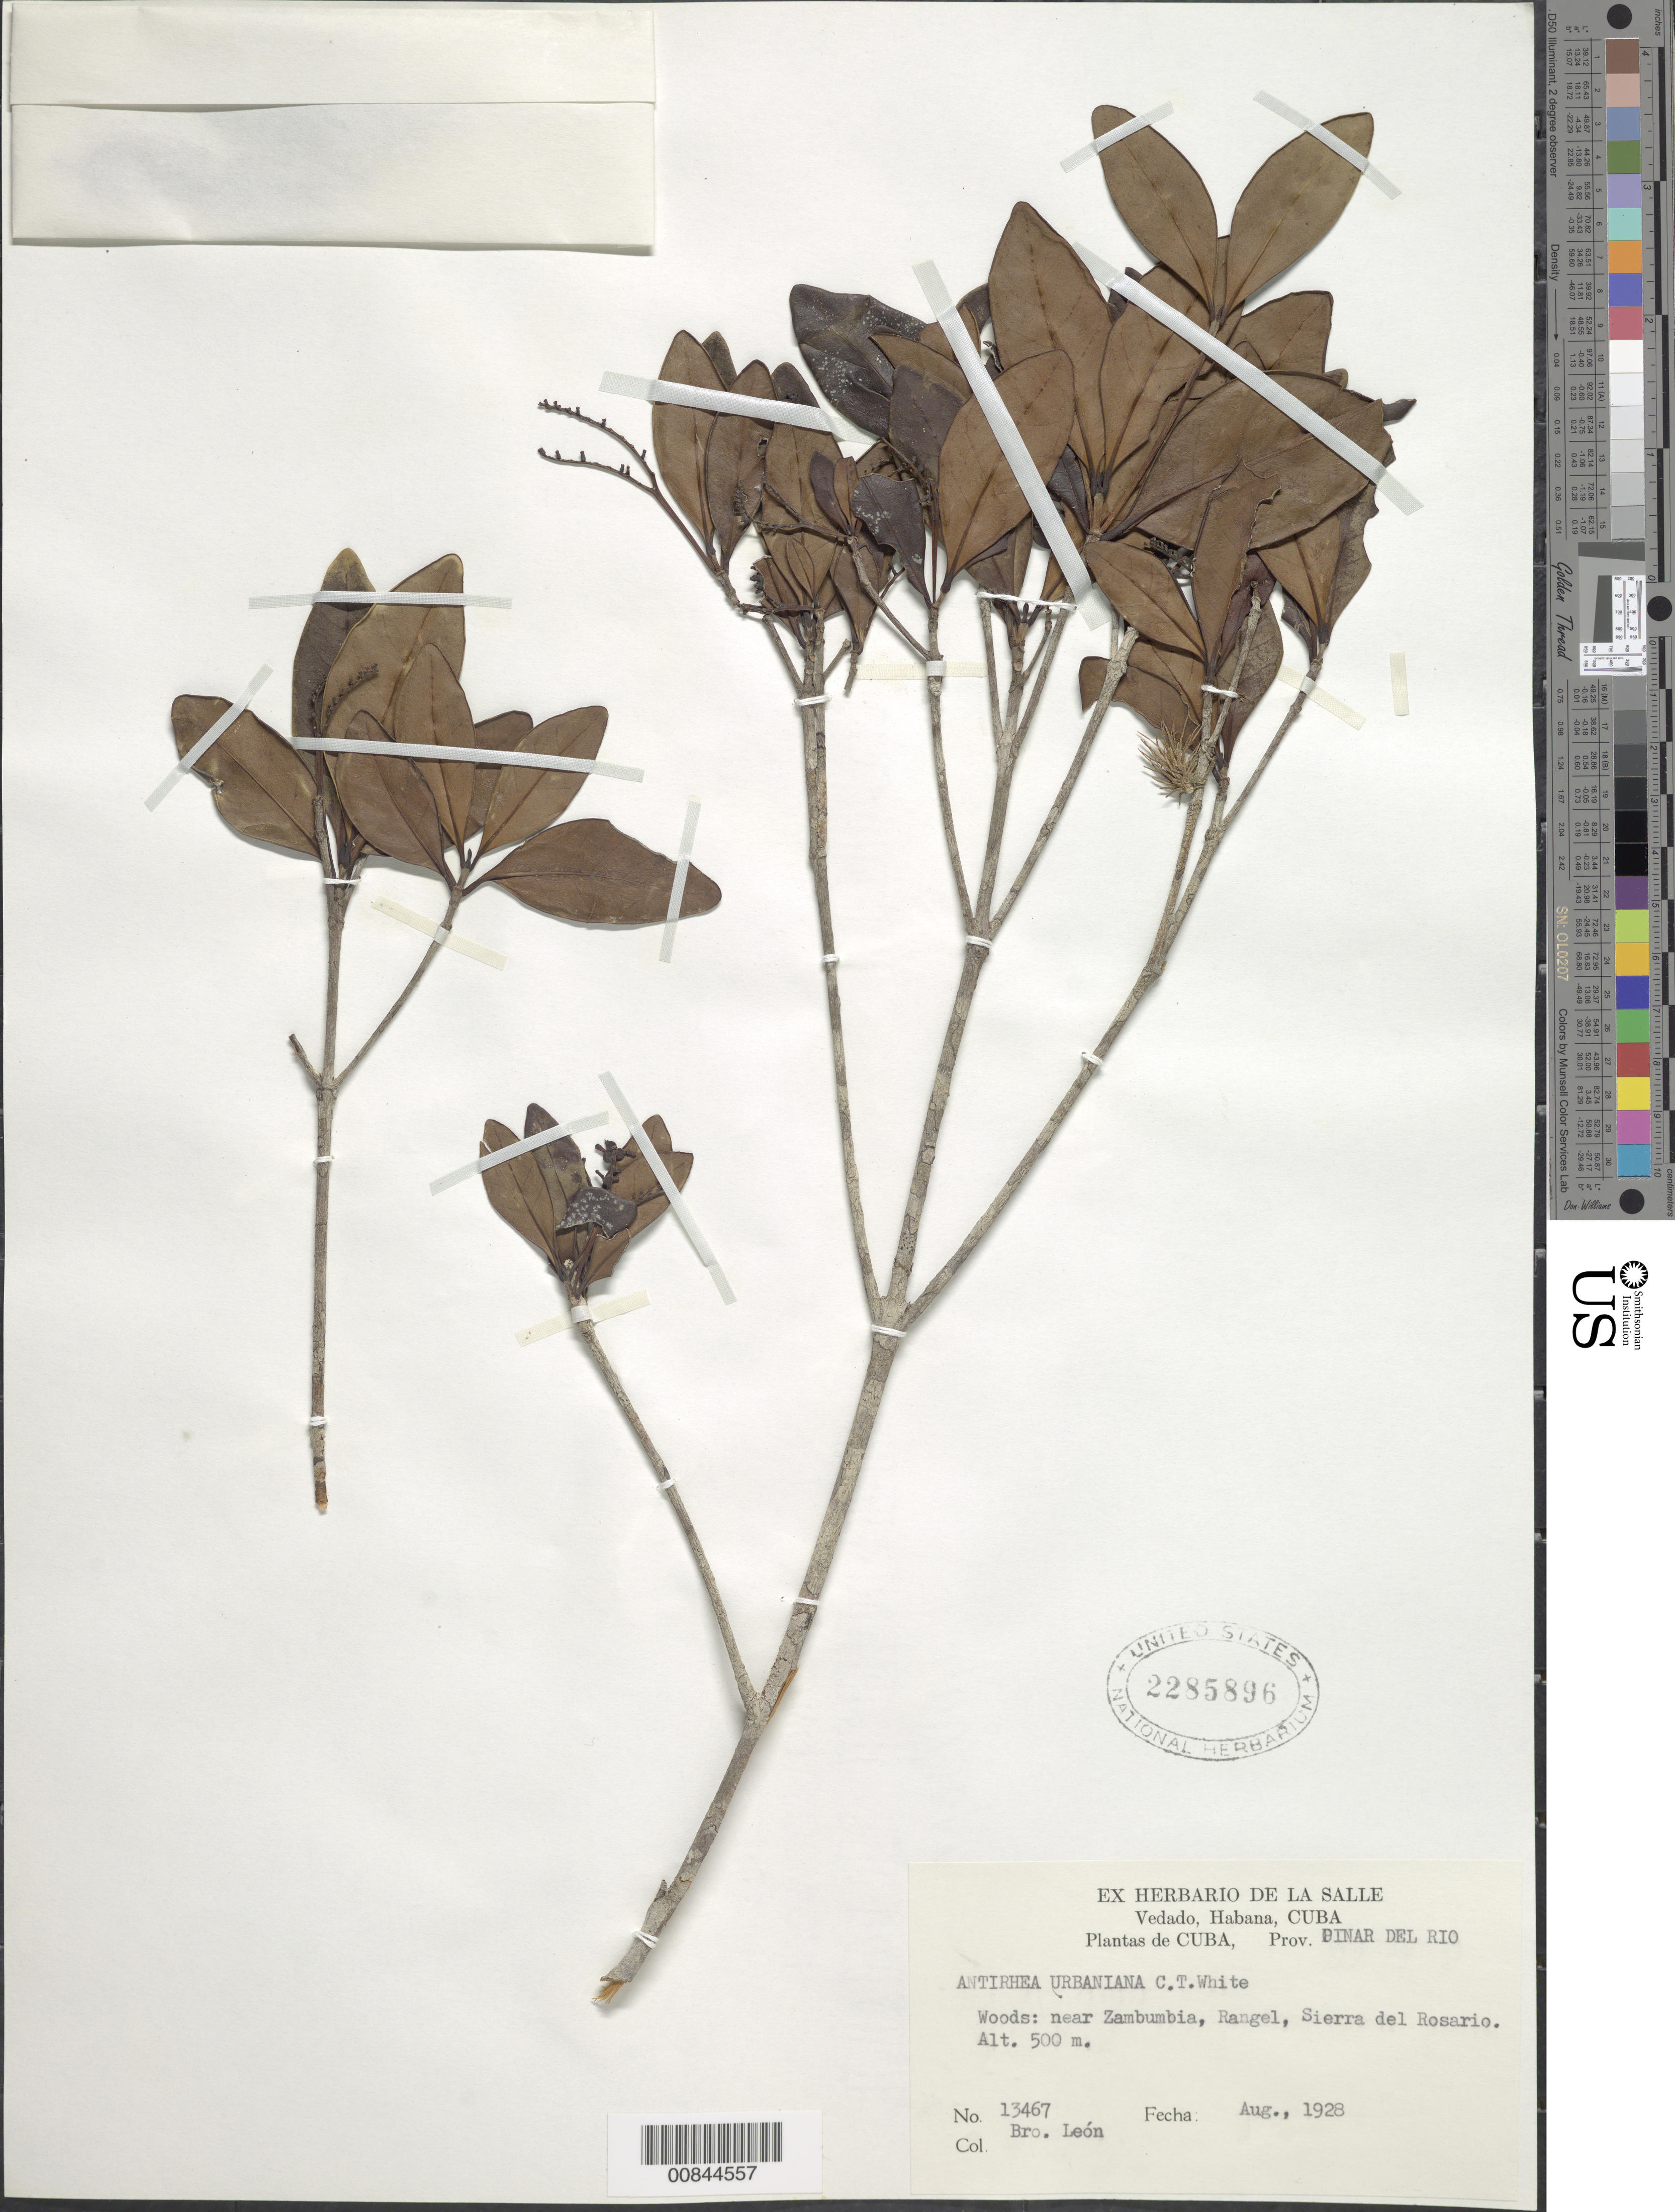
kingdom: Plantae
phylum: Tracheophyta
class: Magnoliopsida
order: Gentianales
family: Rubiaceae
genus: Stenostomum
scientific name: Stenostomum urbanianum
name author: (C.T. White) Borhidi & Fernández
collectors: Bro. León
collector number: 13467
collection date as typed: Aug 1928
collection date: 1928-08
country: Cuba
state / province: Pinar del Río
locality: Near Zambumbia, Rangel, Sierra del Rosario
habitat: Woods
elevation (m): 500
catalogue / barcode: US 2285896